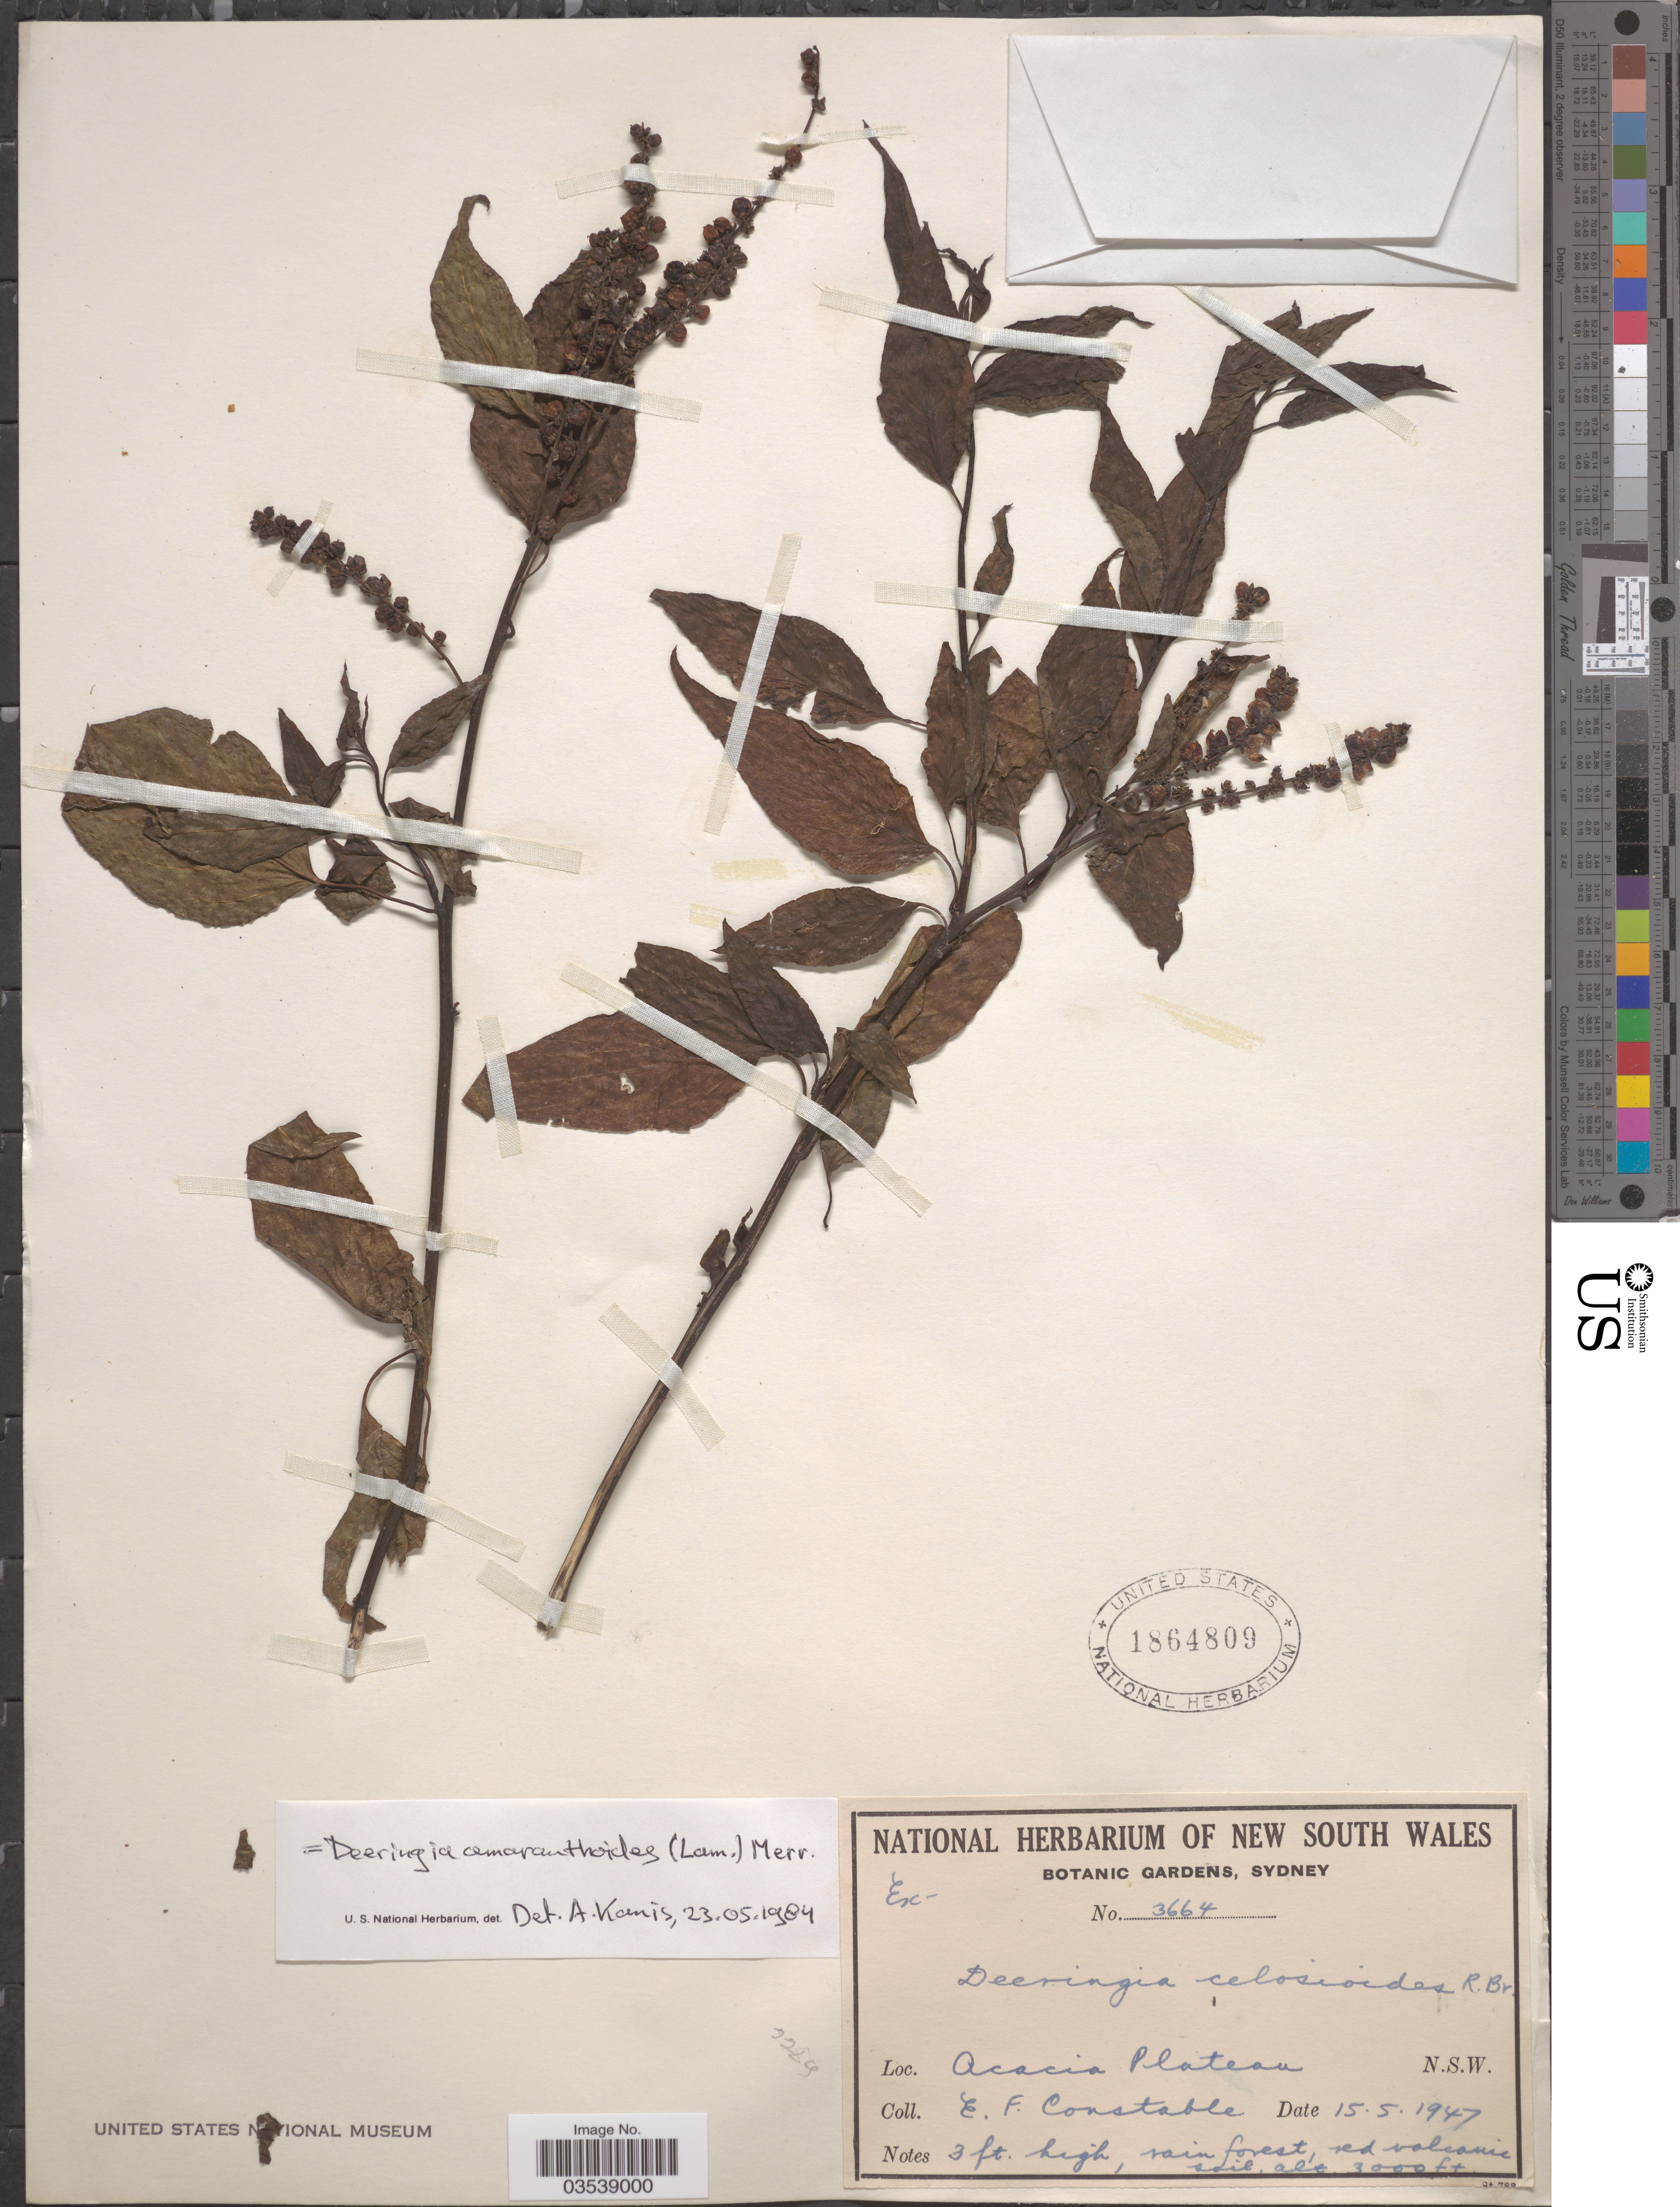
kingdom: Plantae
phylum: Tracheophyta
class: Magnoliopsida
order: Caryophyllales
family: Amaranthaceae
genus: Deeringia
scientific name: Deeringia amaranthoides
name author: (Lam.) Merr.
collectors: E. F. Constable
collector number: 3664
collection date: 1947-05-15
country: Australia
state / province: New South Wales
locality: Acacia Plateau.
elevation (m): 914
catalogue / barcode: US 1864809